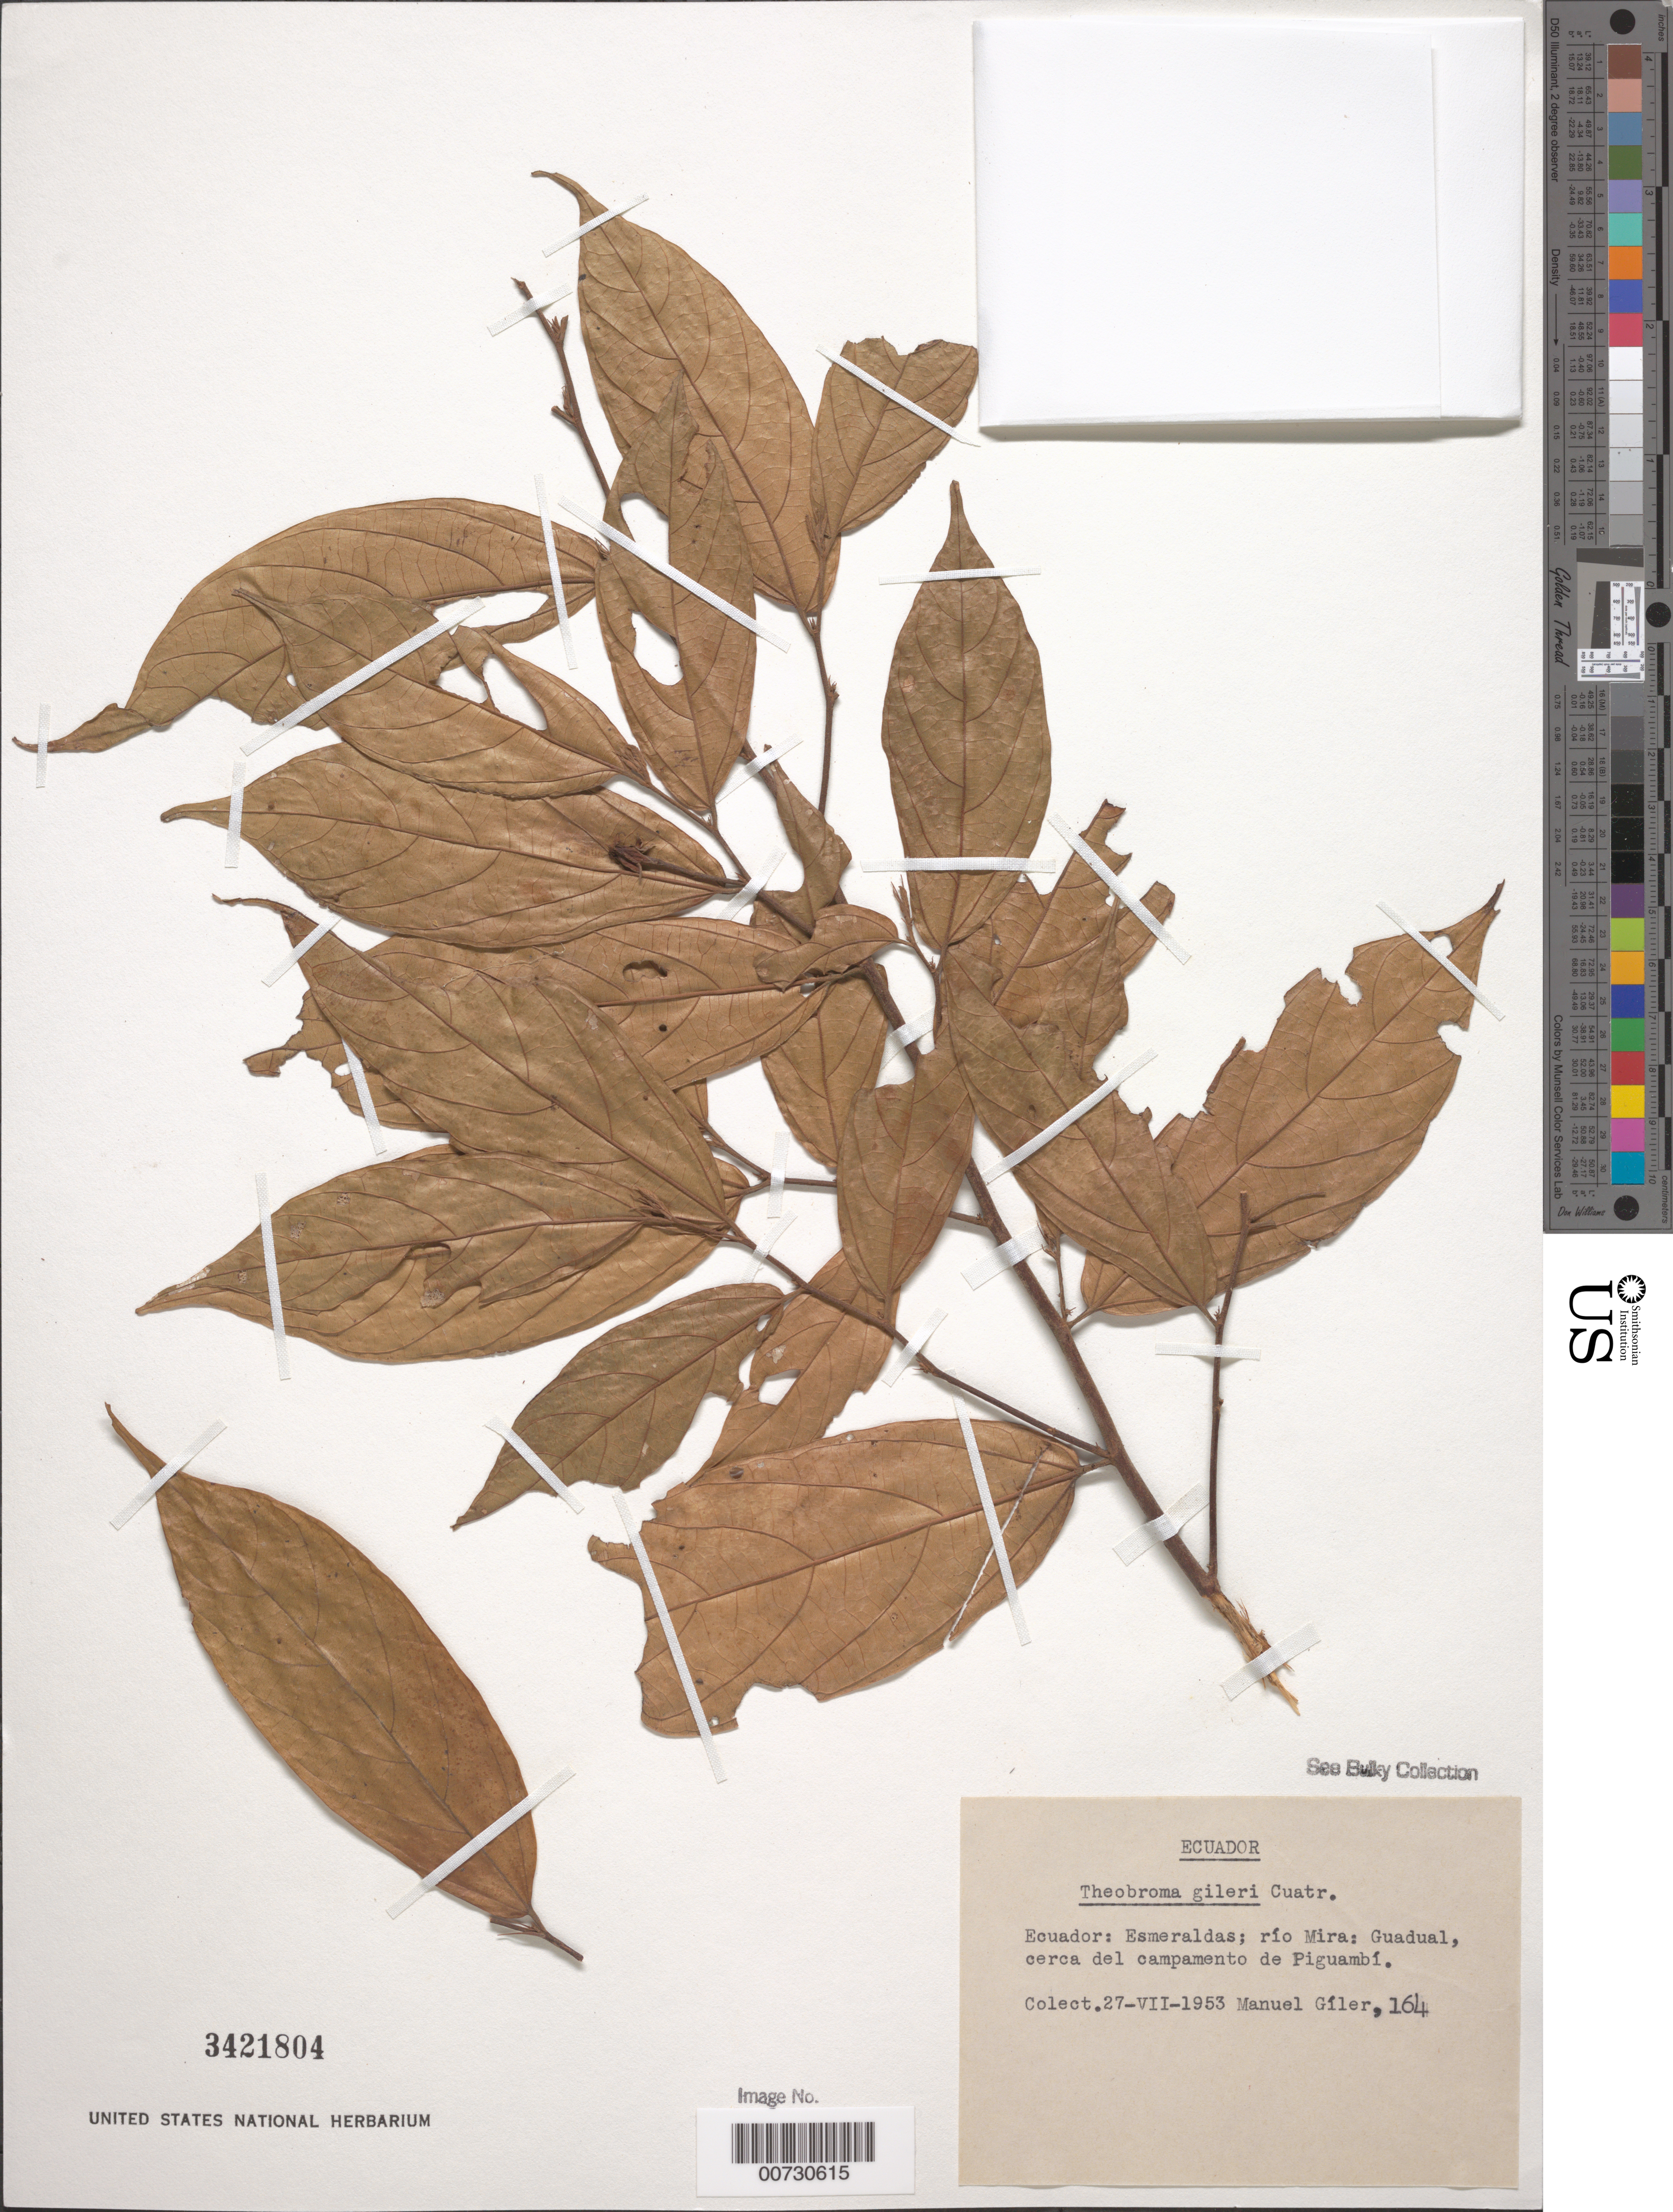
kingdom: Plantae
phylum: Tracheophyta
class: Magnoliopsida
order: Malvales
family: Malvaceae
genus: Theobroma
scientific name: Theobroma gileri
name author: Cuatrec.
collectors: M. Gíler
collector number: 164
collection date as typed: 27 Jul 1953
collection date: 1953-07-27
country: Ecuador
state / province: Esmeraldas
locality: Río Mira: Guadual, Cerca del Campamento de Piguambí.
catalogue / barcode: US 3421804